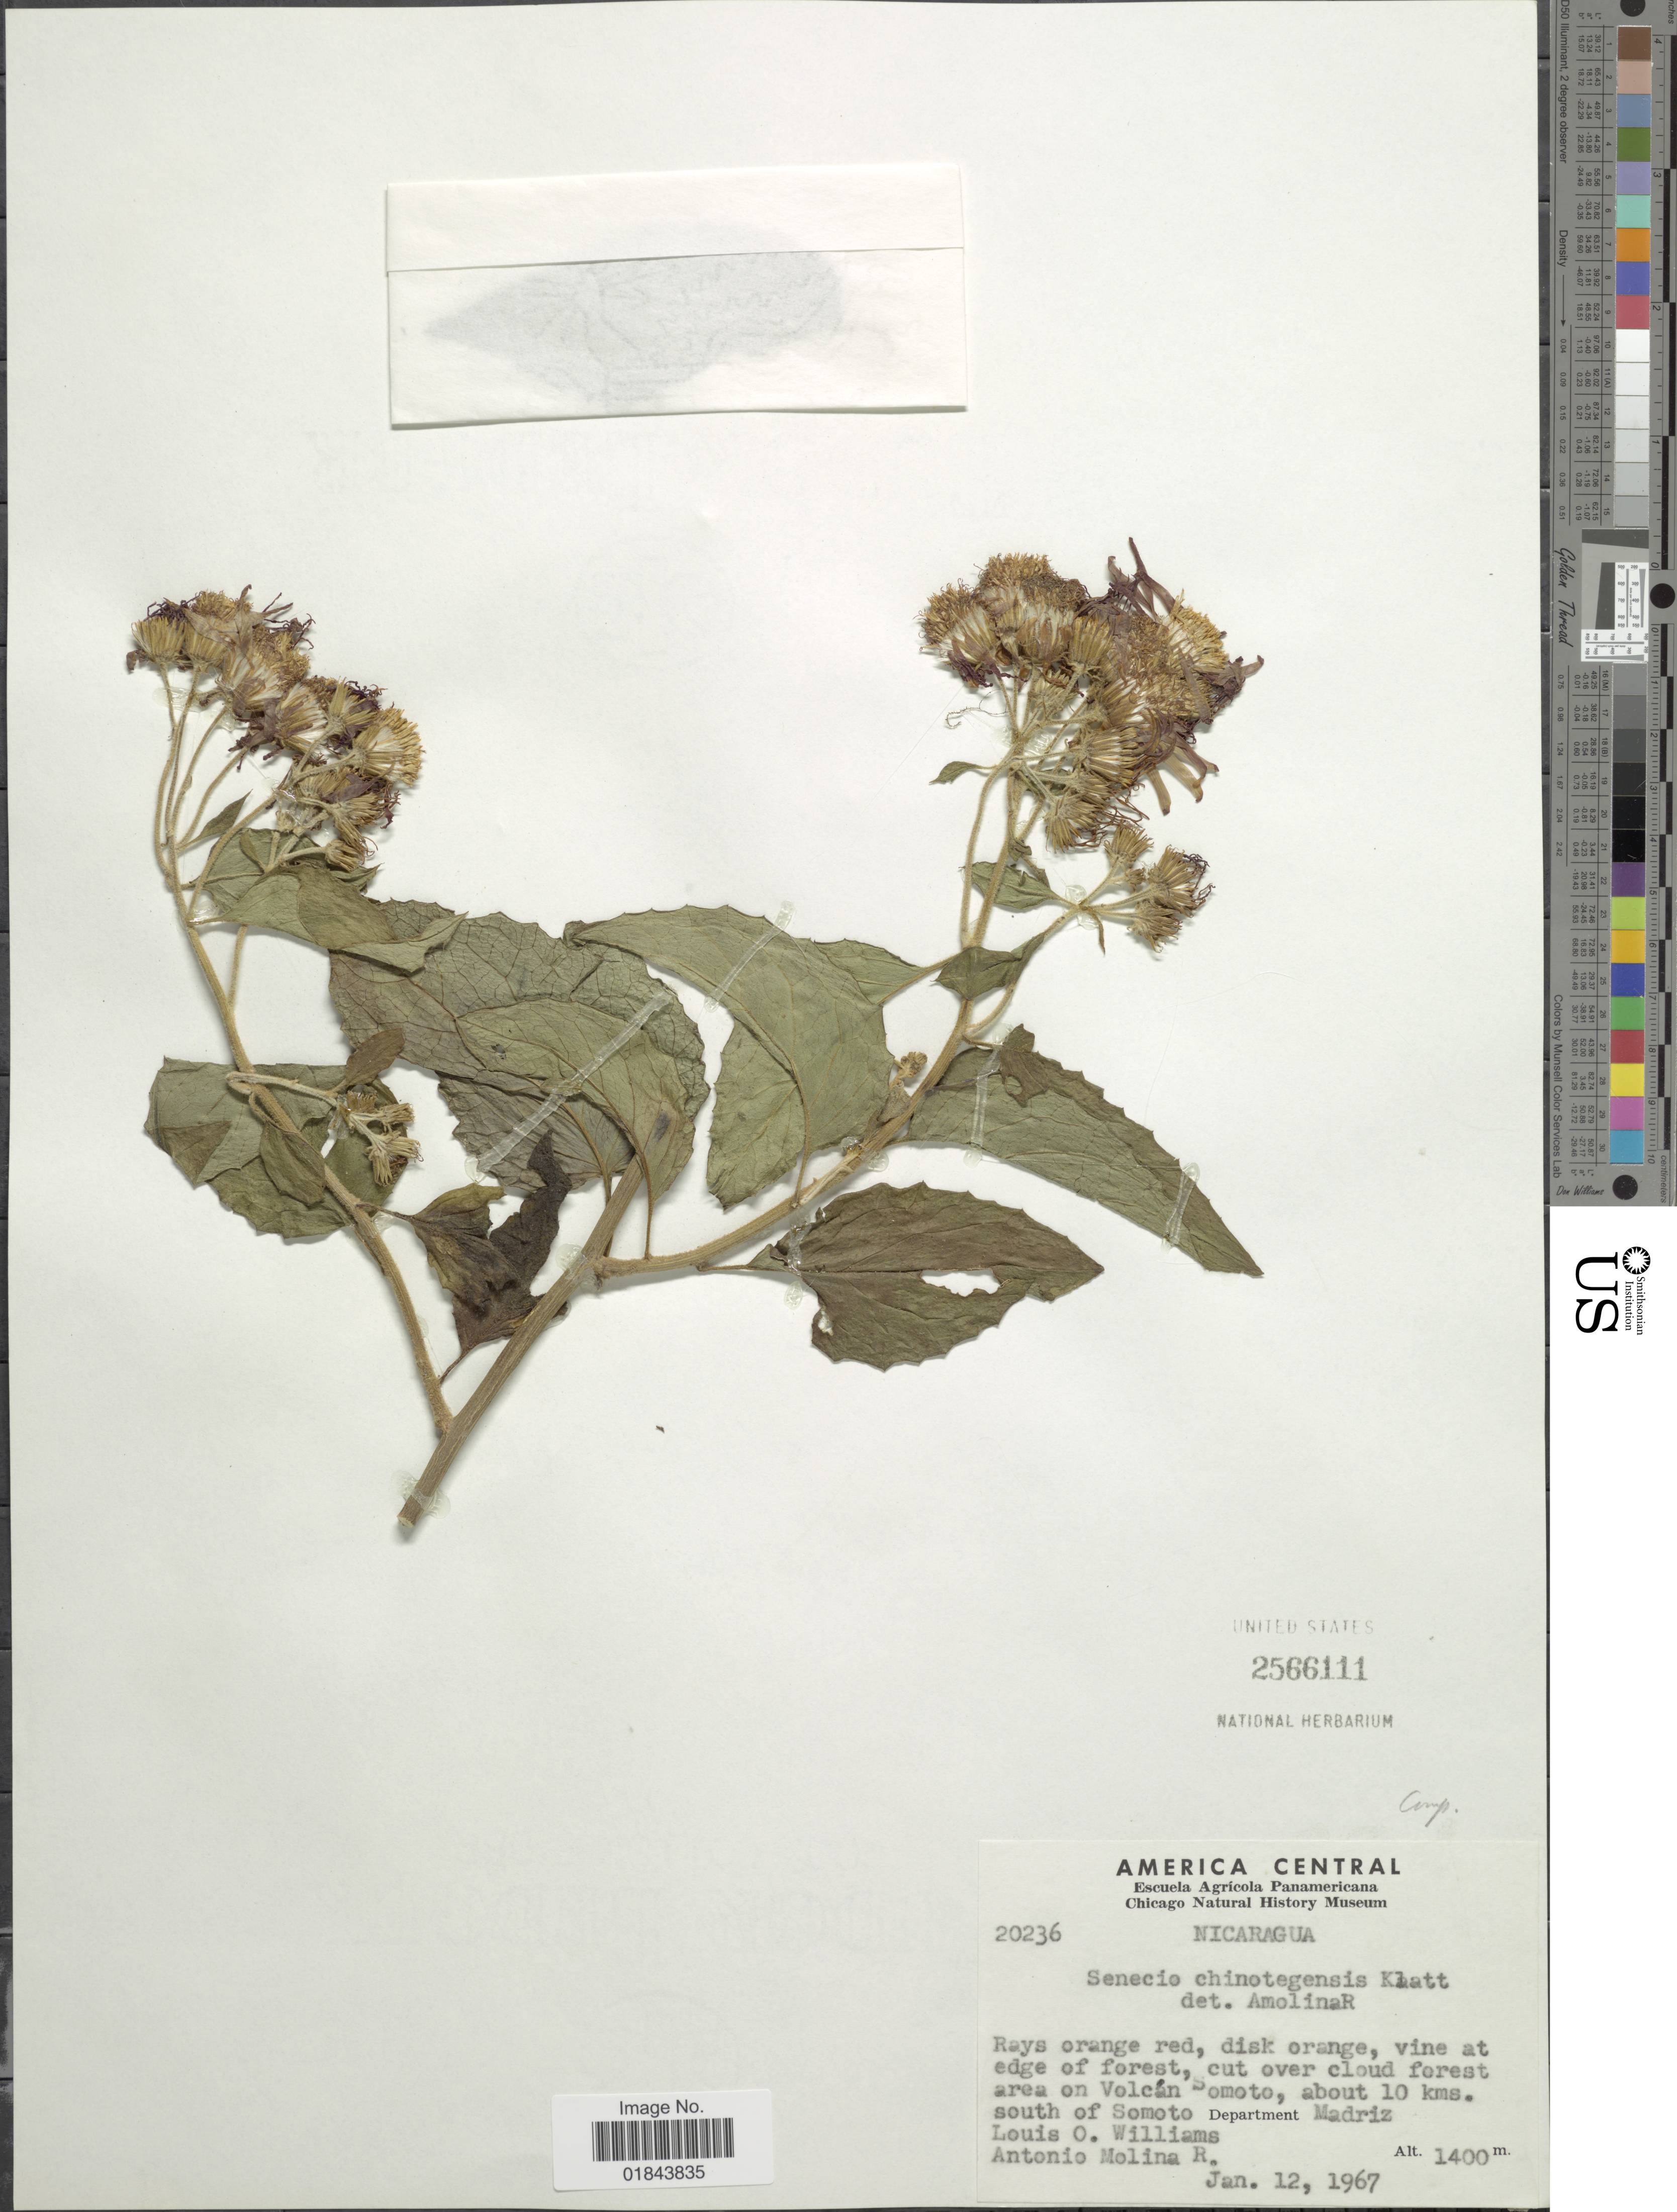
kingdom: Plantae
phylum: Tracheophyta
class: Magnoliopsida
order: Asterales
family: Asteraceae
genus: Pseudogynoxys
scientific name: Pseudogynoxys haenkei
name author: (DC.) Cabrera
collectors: L. O. Williams & A. Molina R.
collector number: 20236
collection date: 1967-01-12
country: Nicaragua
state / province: Madriz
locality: Vine at edge of forest, cut over cloud forest area on Volcán Somoto, about 10 kms. south of Somoto. Department Madriz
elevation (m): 1400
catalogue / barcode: US 2566111